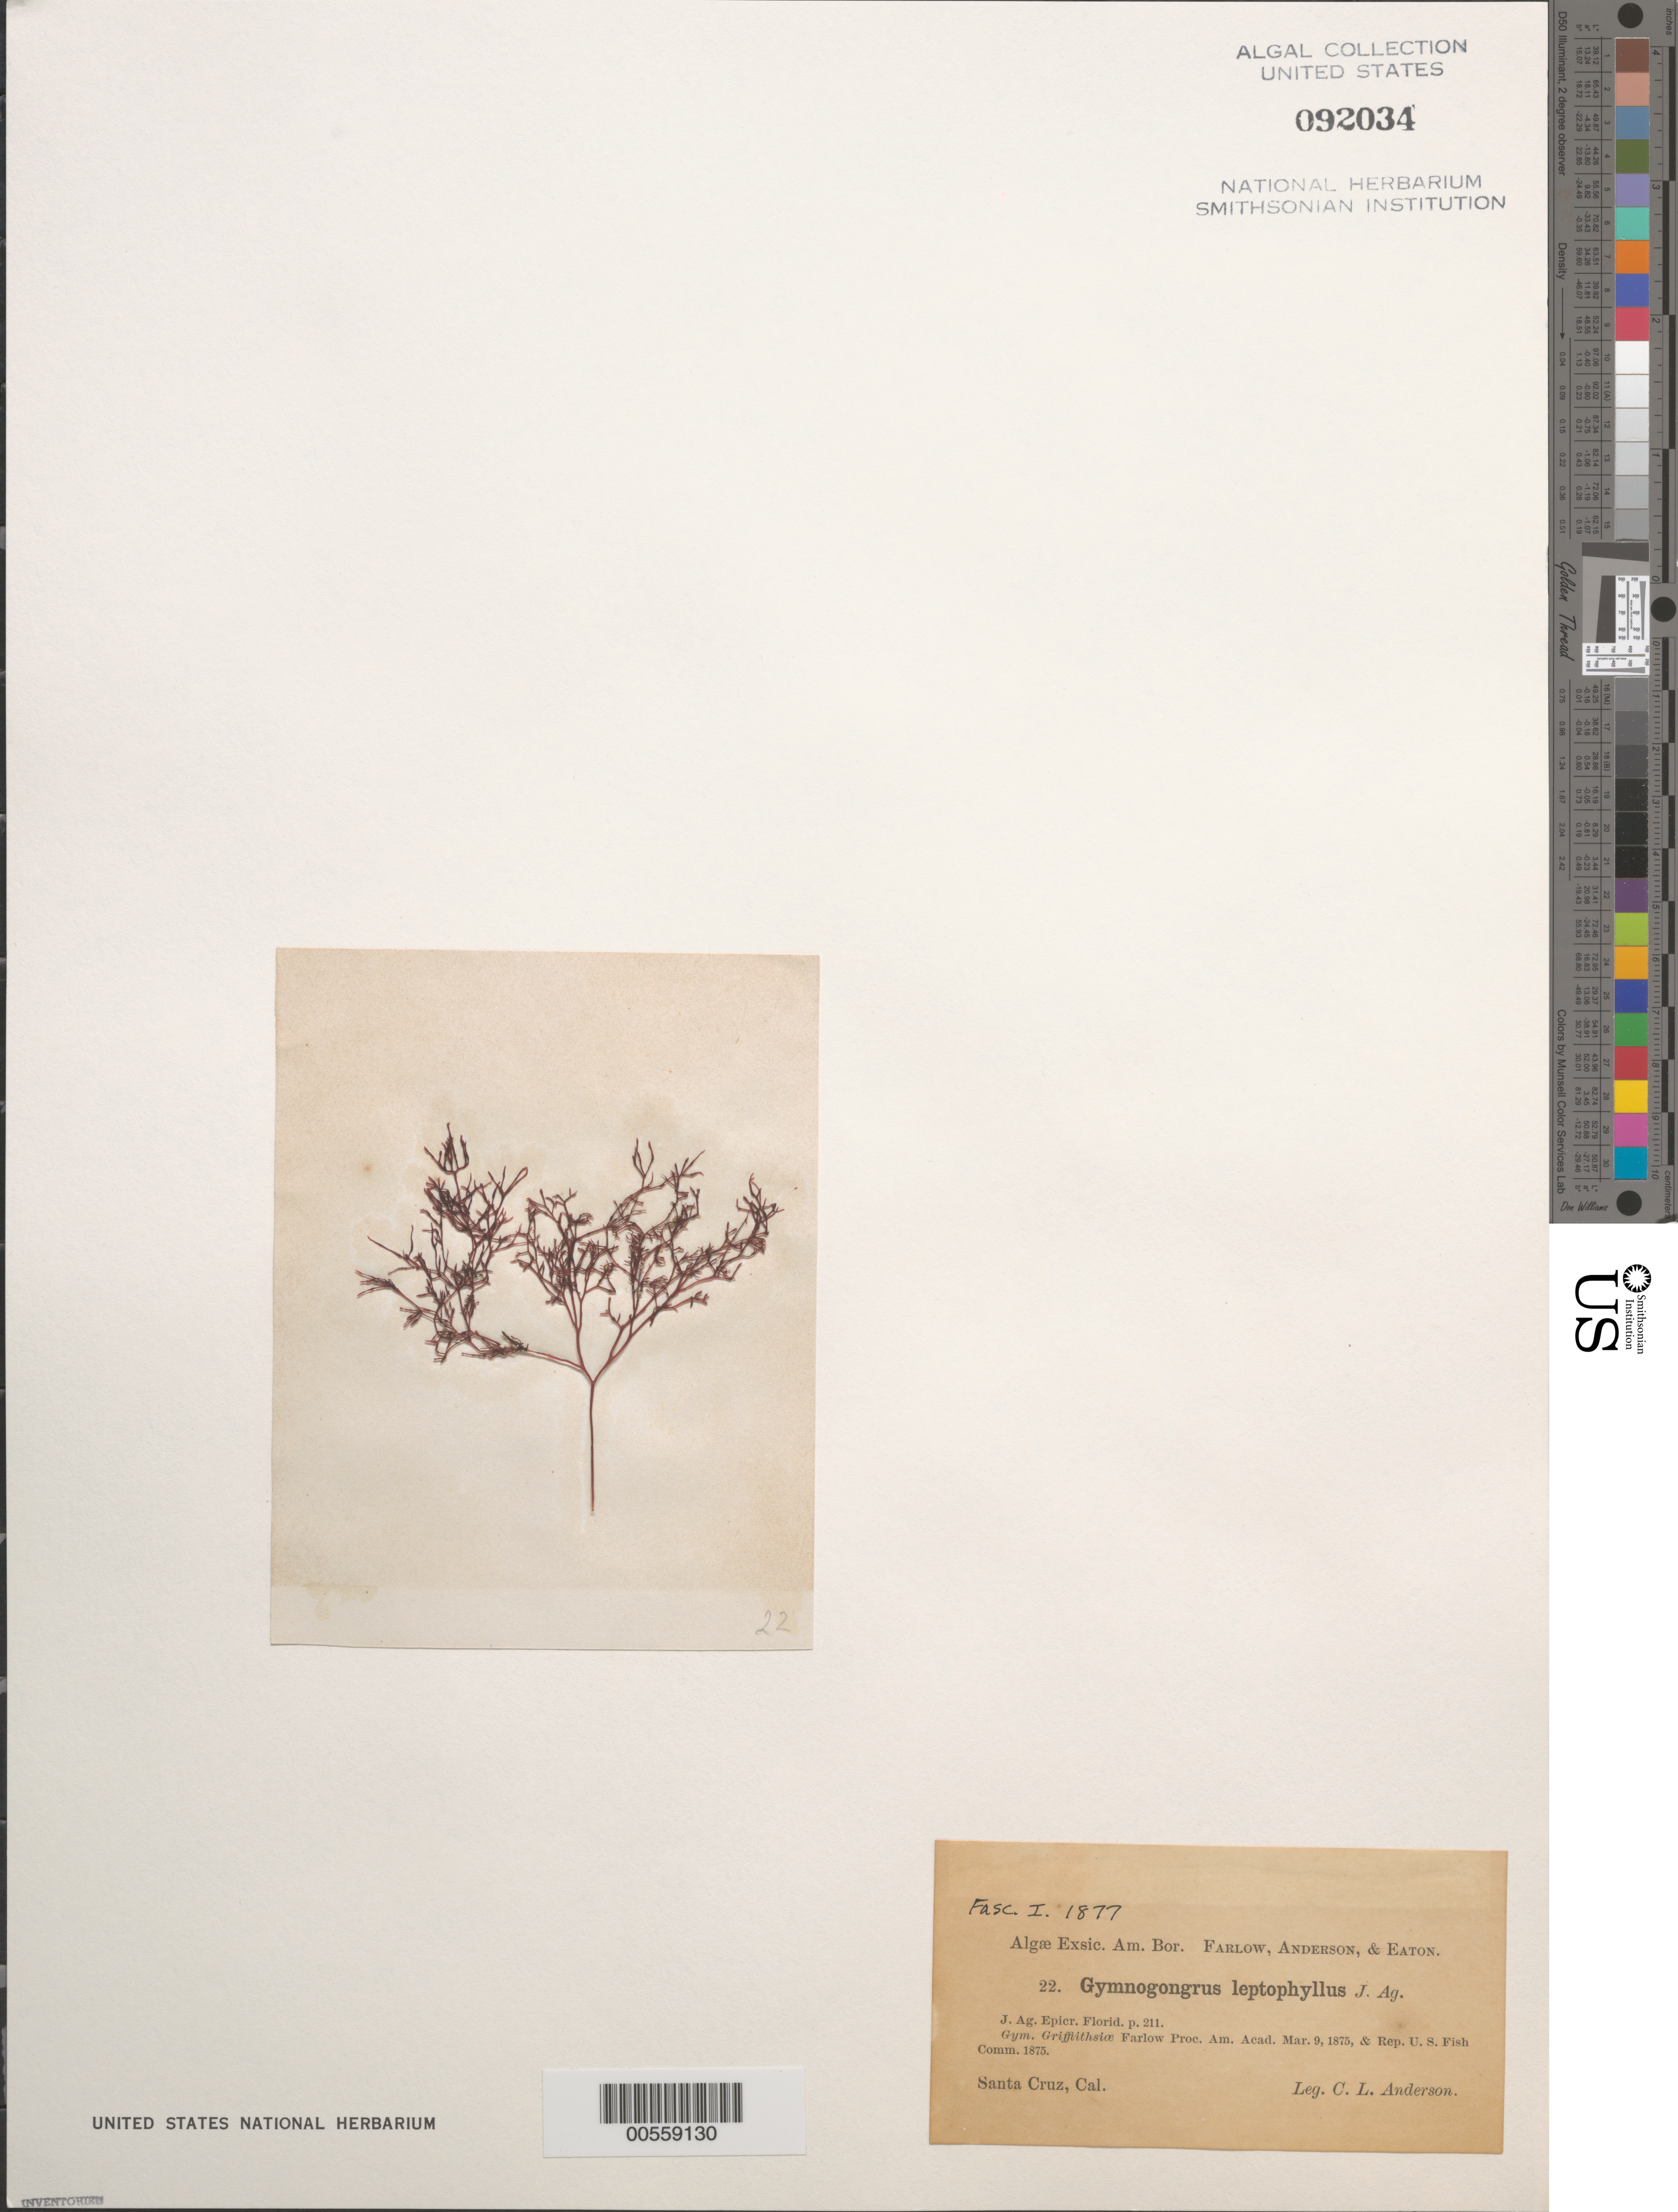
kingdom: Plantae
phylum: Rhodophyta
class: Florideophyceae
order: Gigartinales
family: Phyllophoraceae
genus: Besa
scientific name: Besa leptophylla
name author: (J. Agardh) M.S.Calderon & K.A. Miller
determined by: Algae name updating Project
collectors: C. L. Anderson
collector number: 22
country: United States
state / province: California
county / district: Santa Cruz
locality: Santa Cruz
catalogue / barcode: US 92034